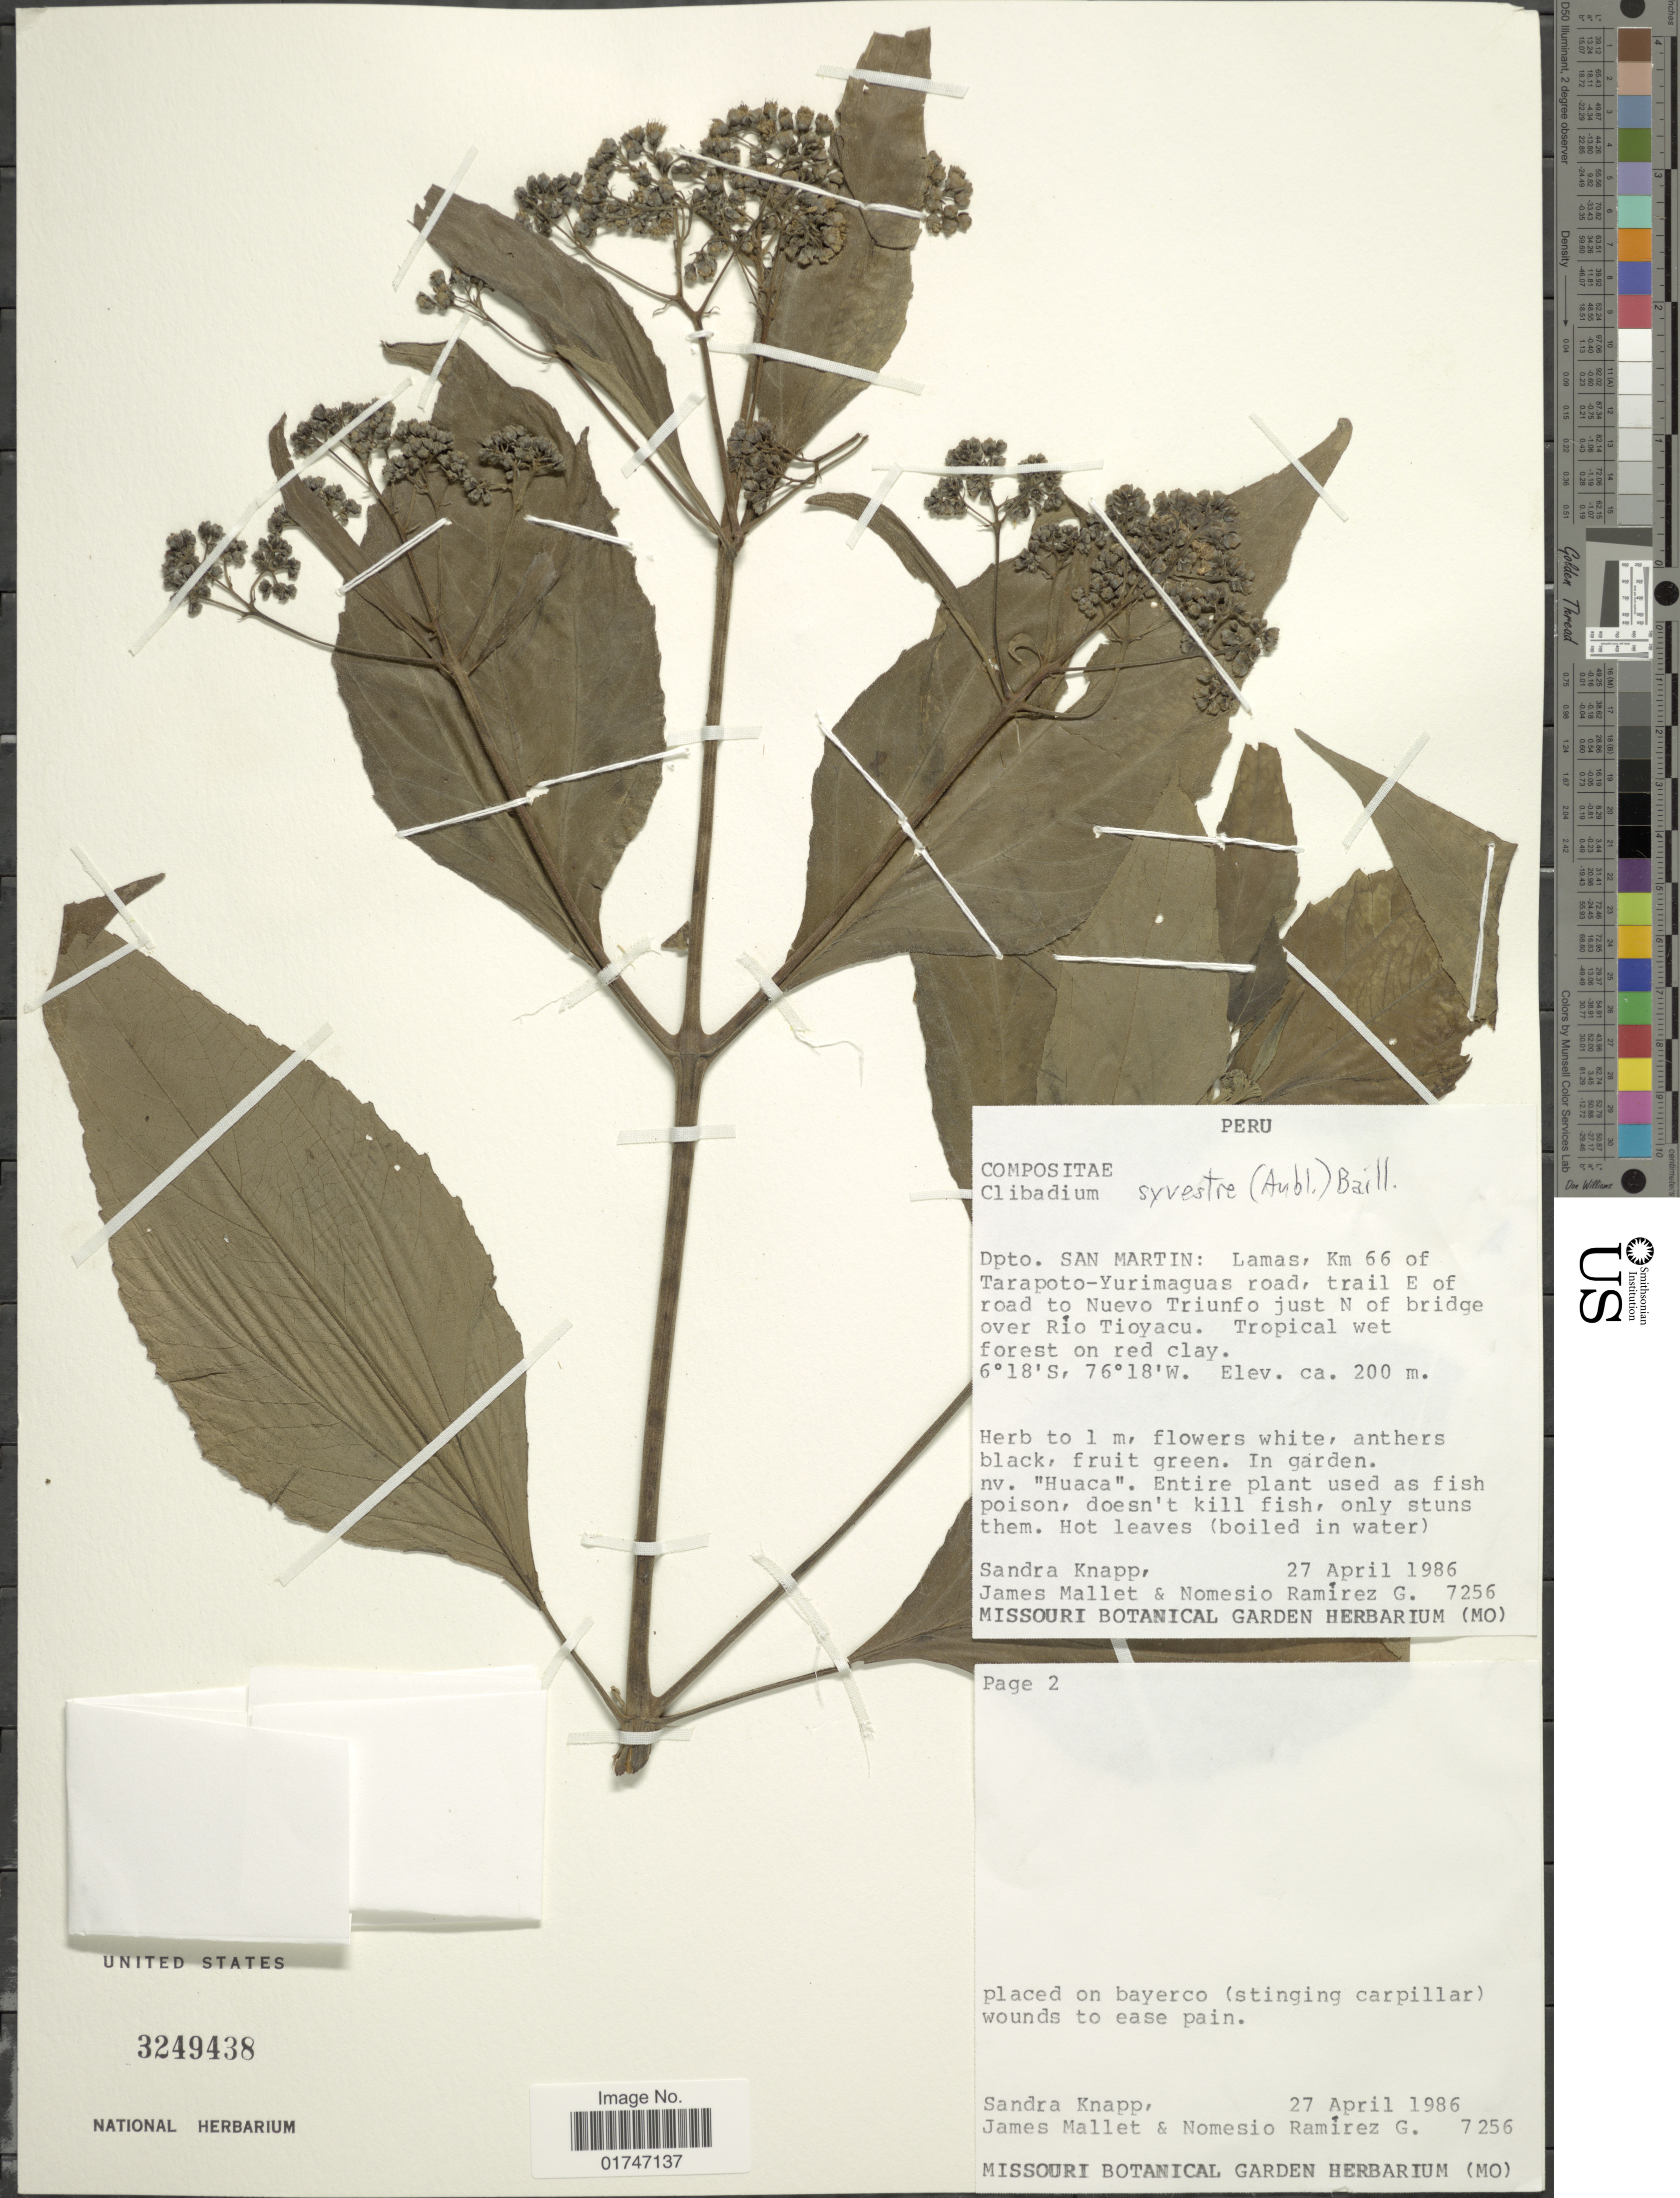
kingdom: Plantae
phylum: Tracheophyta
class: Magnoliopsida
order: Asterales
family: Asteraceae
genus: Clibadium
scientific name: Clibadium sylvestre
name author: (Aubl.) Baill.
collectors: S. Knapp, J. Mallet & N. Ramirez G.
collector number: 7256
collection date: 1986-04-27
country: Peru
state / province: San Martín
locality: Dpto. San Martin: Lamas, Km 66 of Tarapoto-Yurimaguas road, trail E of road to Nuevo Triunfo just N of bridge over Rio Tioyacu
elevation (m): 200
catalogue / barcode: US 3249438